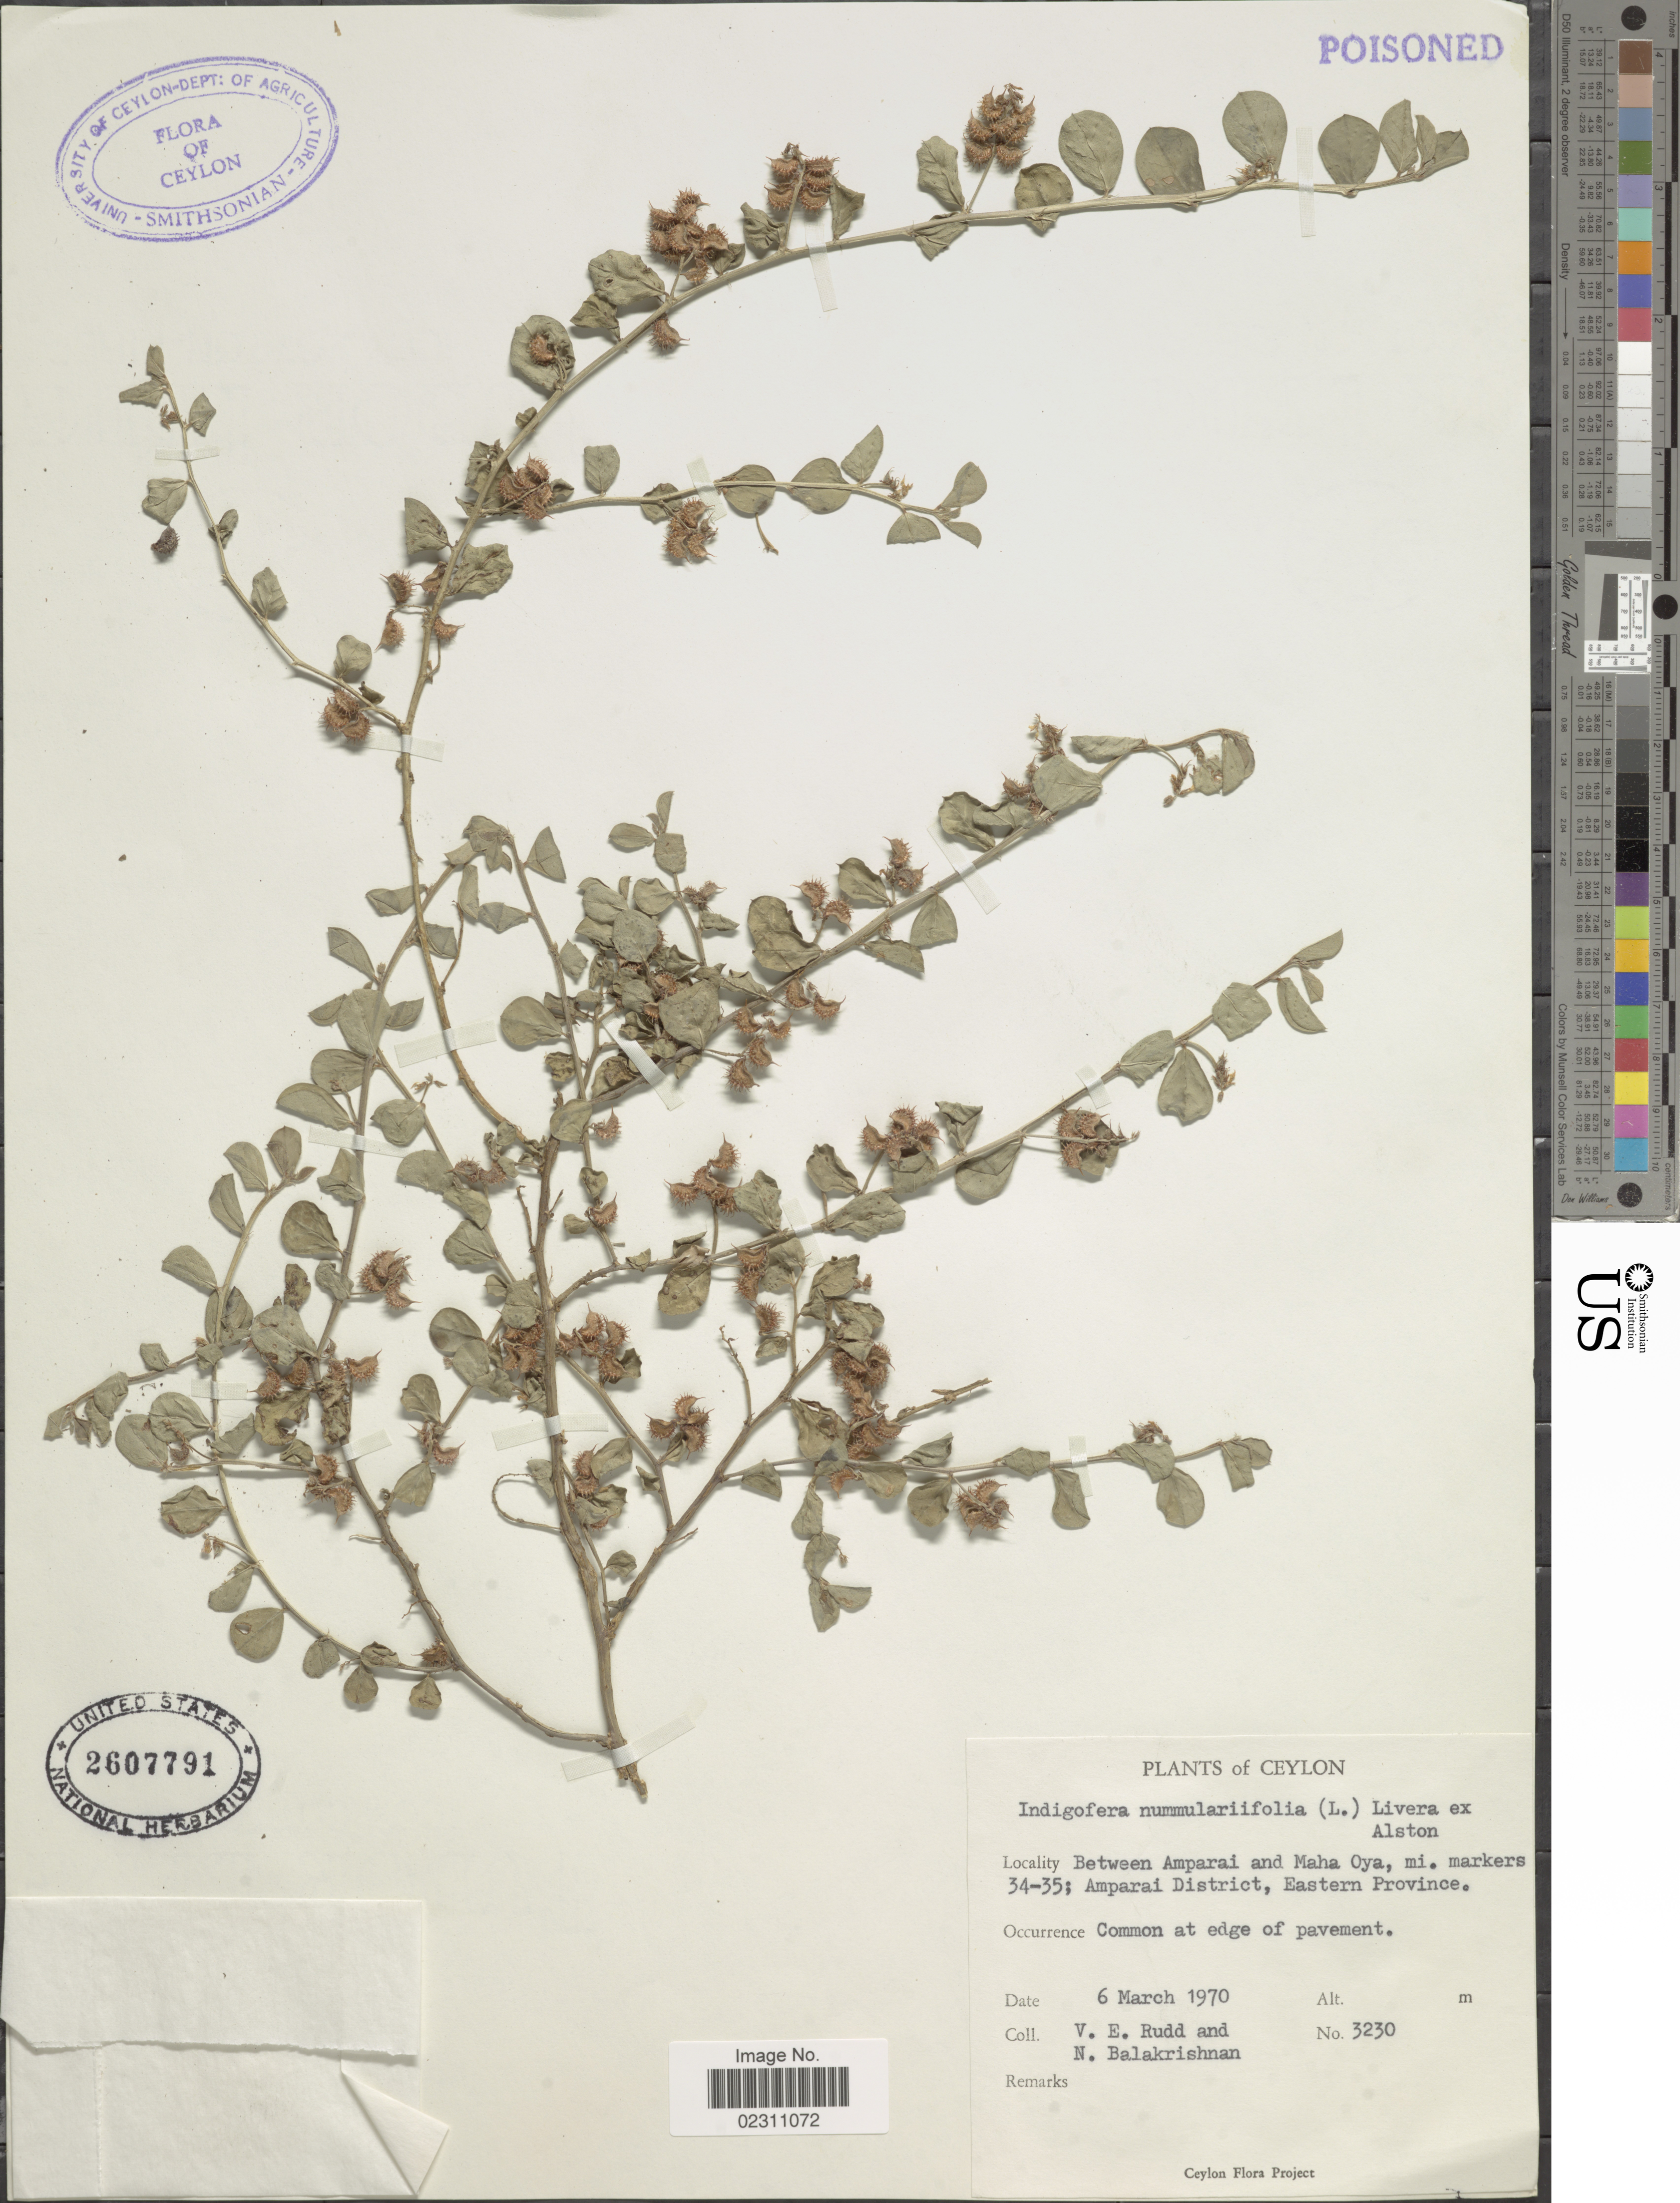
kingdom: Plantae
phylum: Tracheophyta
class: Magnoliopsida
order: Fabales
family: Fabaceae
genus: Indigofera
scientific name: Indigofera nummulariifolia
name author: (L.) Livera ex Alston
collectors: V. E. Rudd & N. Balakrishnan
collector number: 3230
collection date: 1970-03-06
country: Sri Lanka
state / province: Eastern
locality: Ceylon, between Amparai and Maha Oya, mi. markers 34-35, Amparai District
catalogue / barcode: US 2607791